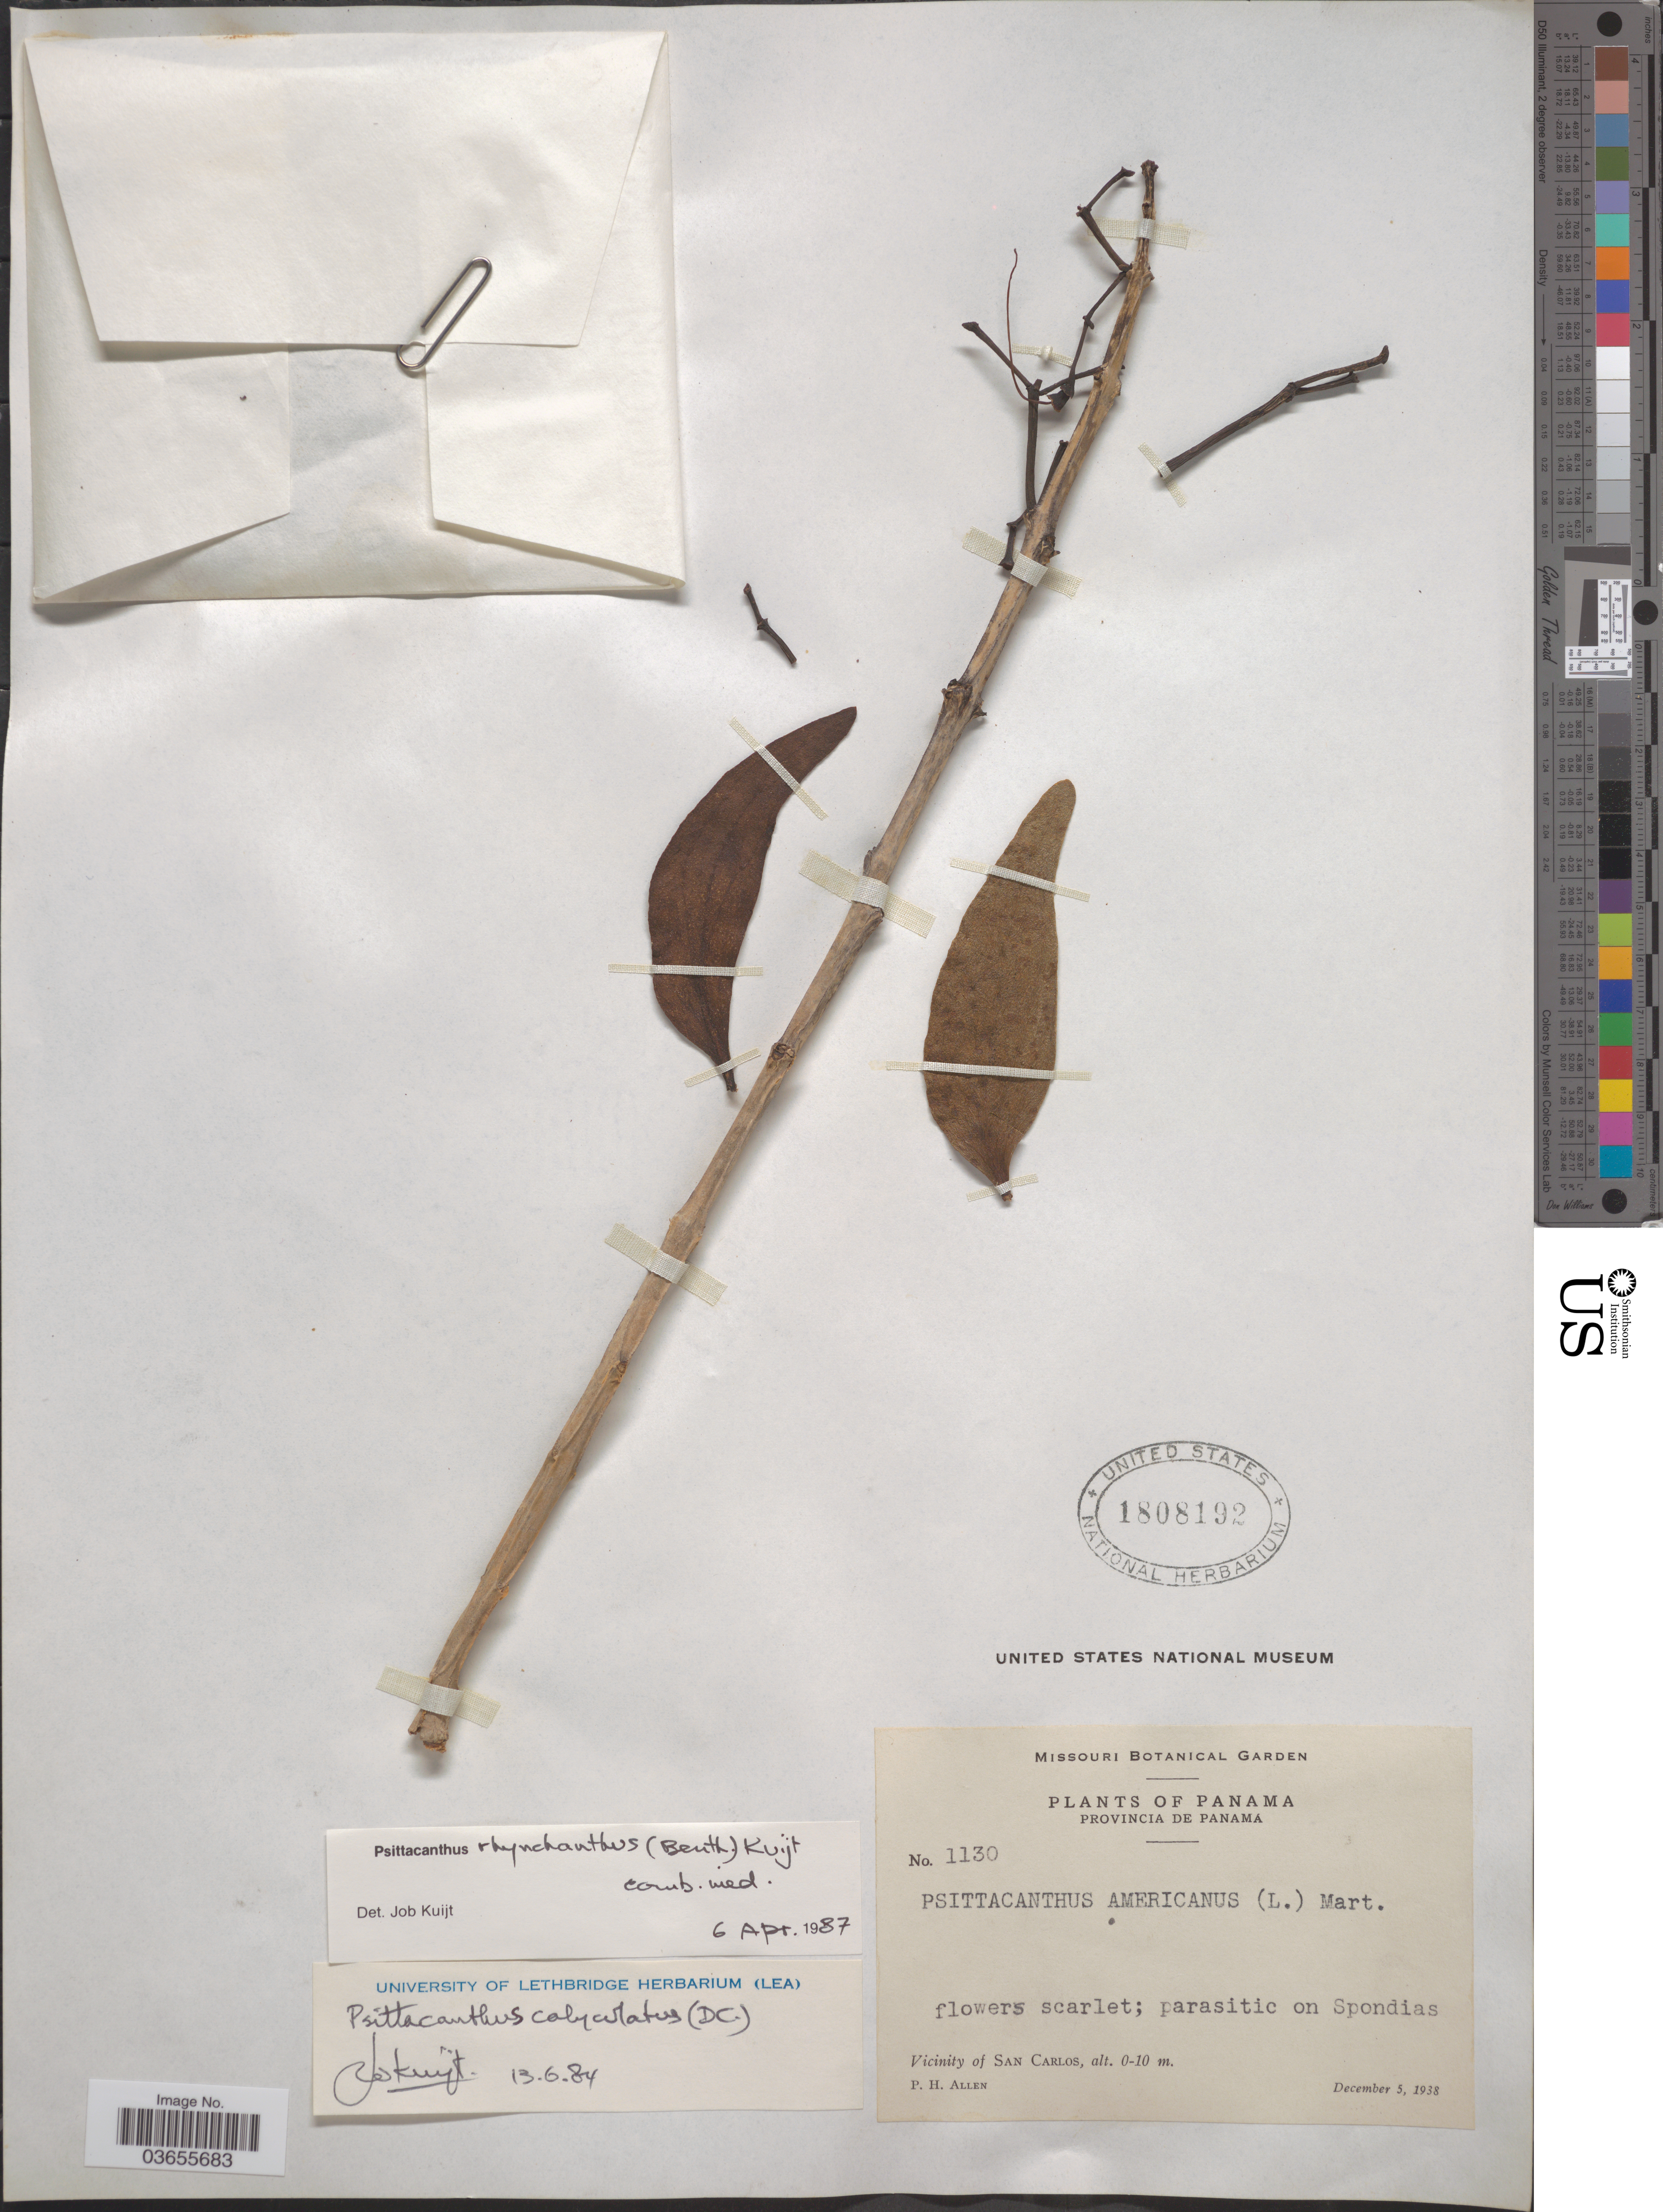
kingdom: Plantae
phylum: Tracheophyta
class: Magnoliopsida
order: Santalales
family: Loranthaceae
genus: Psittacanthus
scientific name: Psittacanthus rhynchanthus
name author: (Benth.) Kuijt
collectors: P. H. Allen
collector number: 1130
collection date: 1938-12-05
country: Panama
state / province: Panamá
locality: Vicinity of San Carlos.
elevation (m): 0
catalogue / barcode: US 1808192